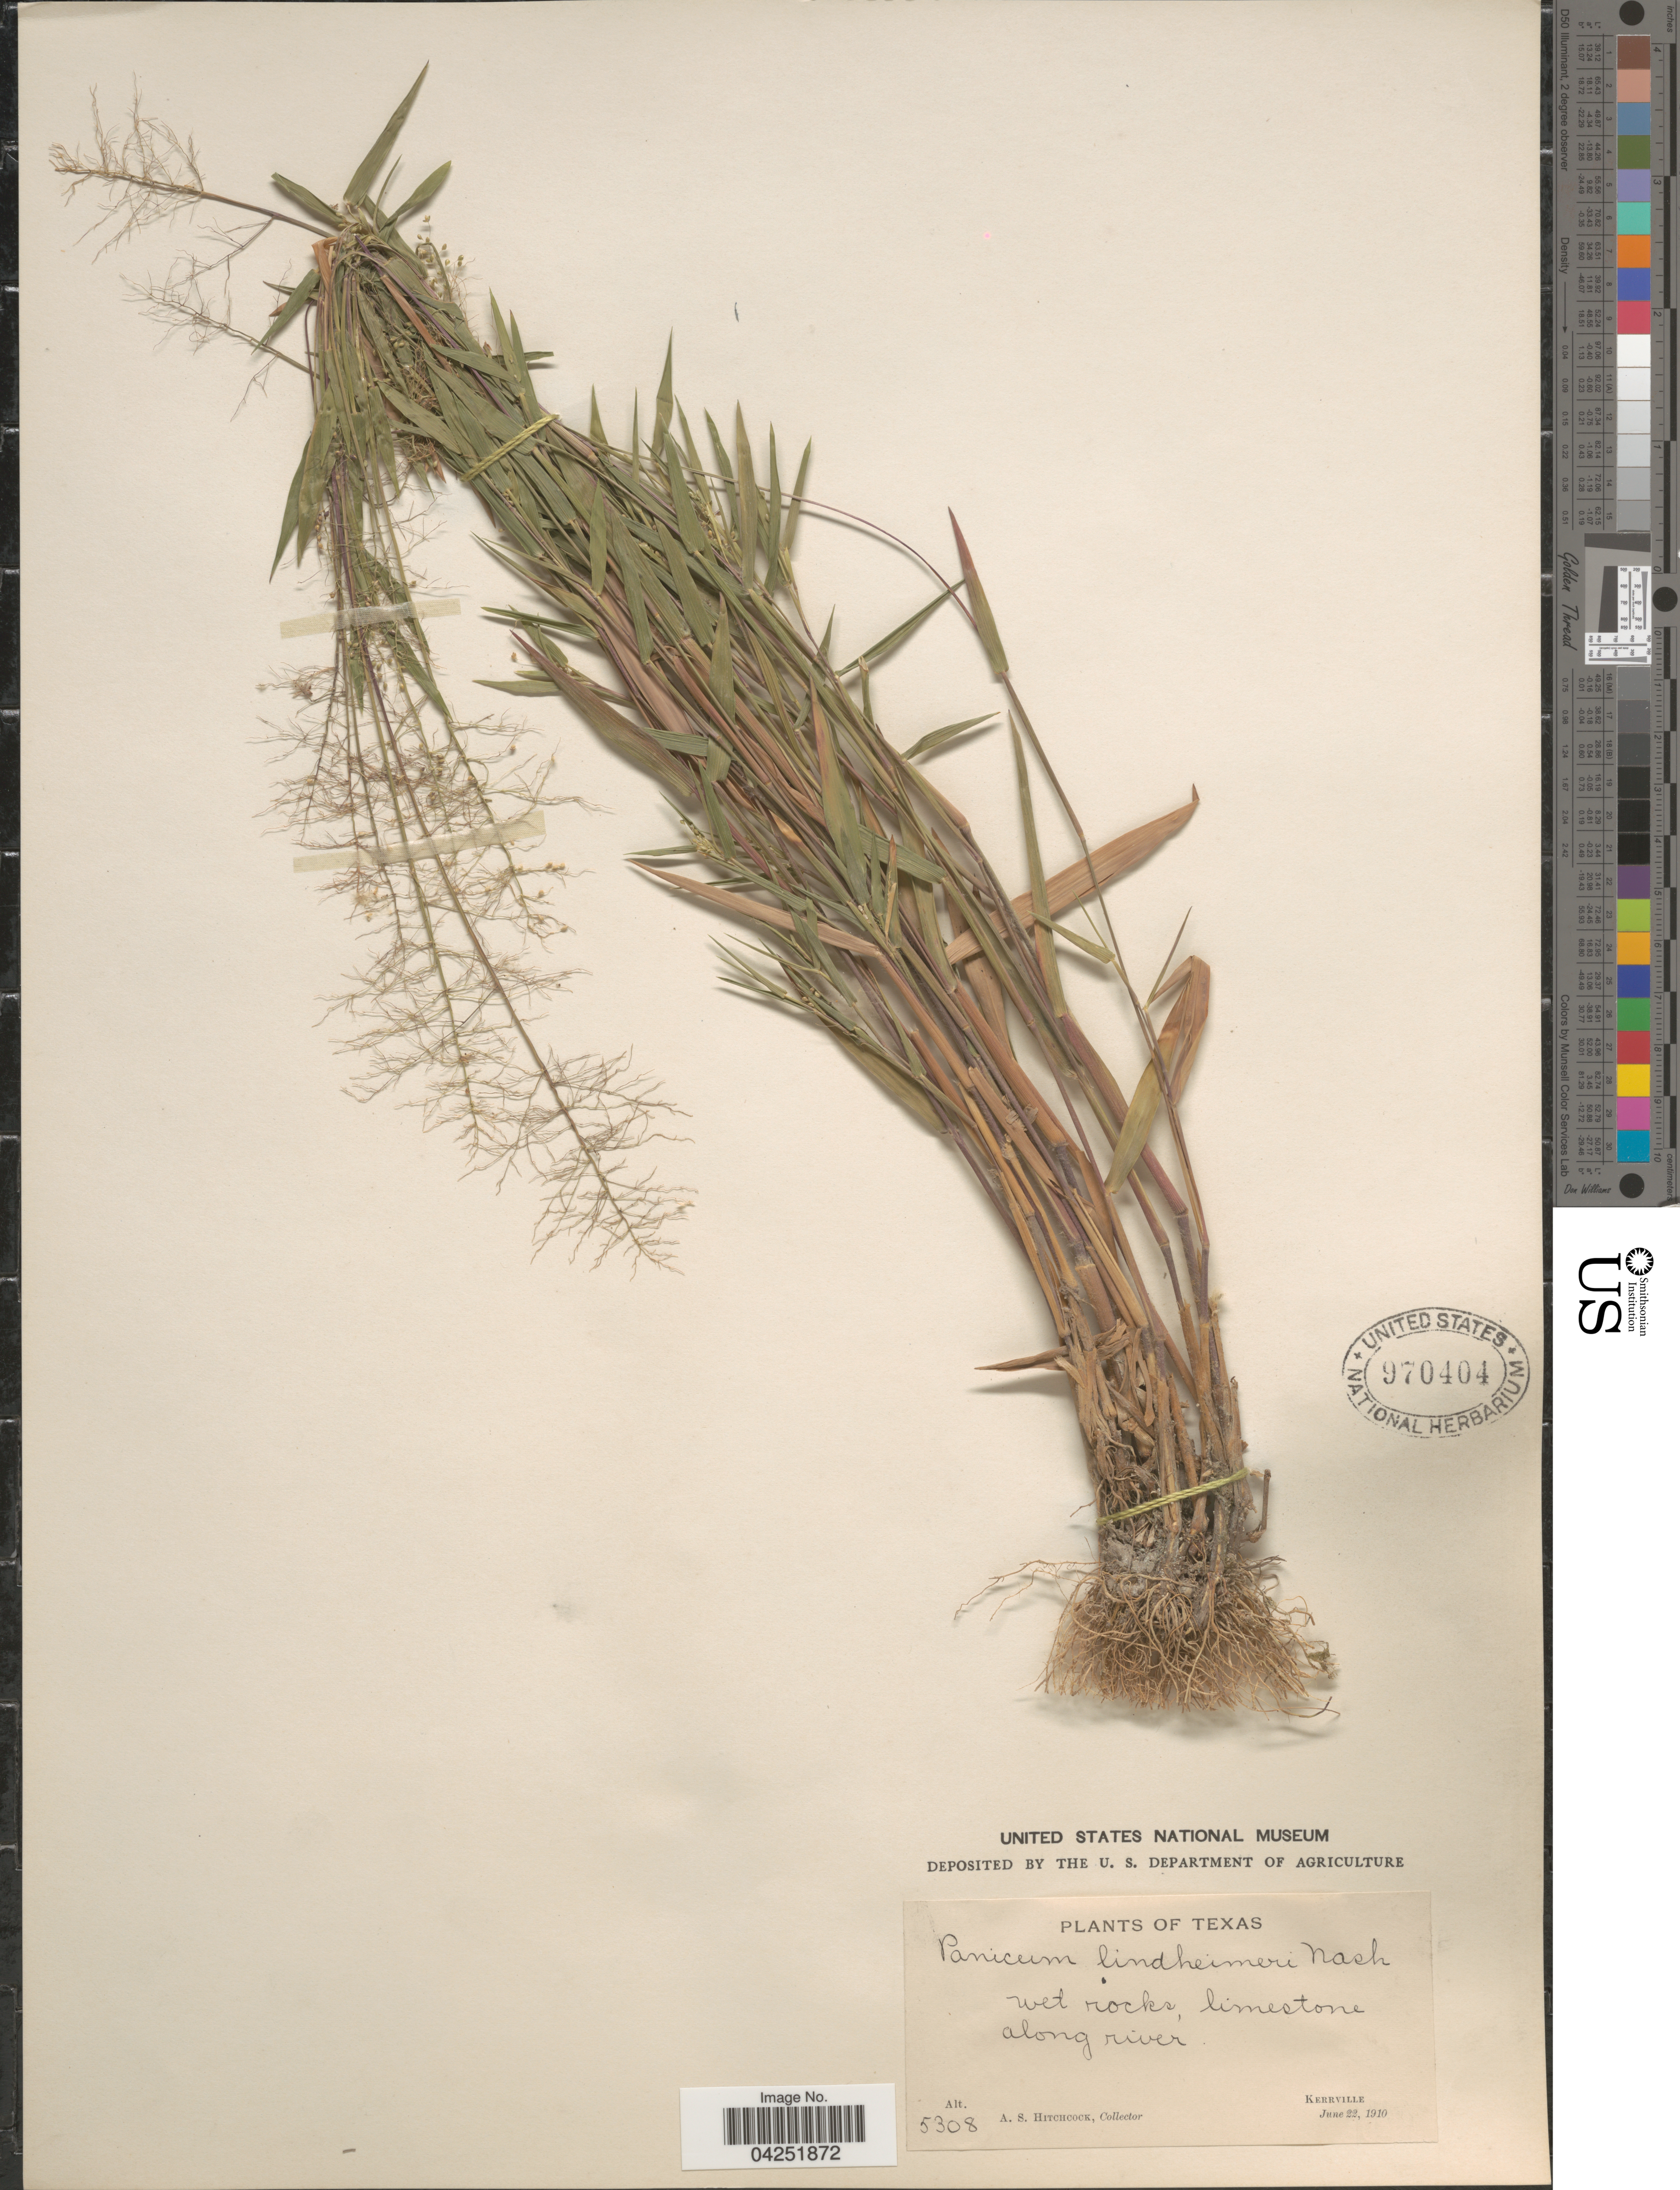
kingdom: Plantae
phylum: Tracheophyta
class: Liliopsida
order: Poales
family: Poaceae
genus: Dichanthelium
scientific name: Dichanthelium acuminatum var. lindheimeri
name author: (Nash) Gould & C.A. Clark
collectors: A. S. Hitchcock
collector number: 5308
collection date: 1910-06-22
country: United States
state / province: Texas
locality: Wet rocks, limestone along river. Kerrville.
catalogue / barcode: US 970404